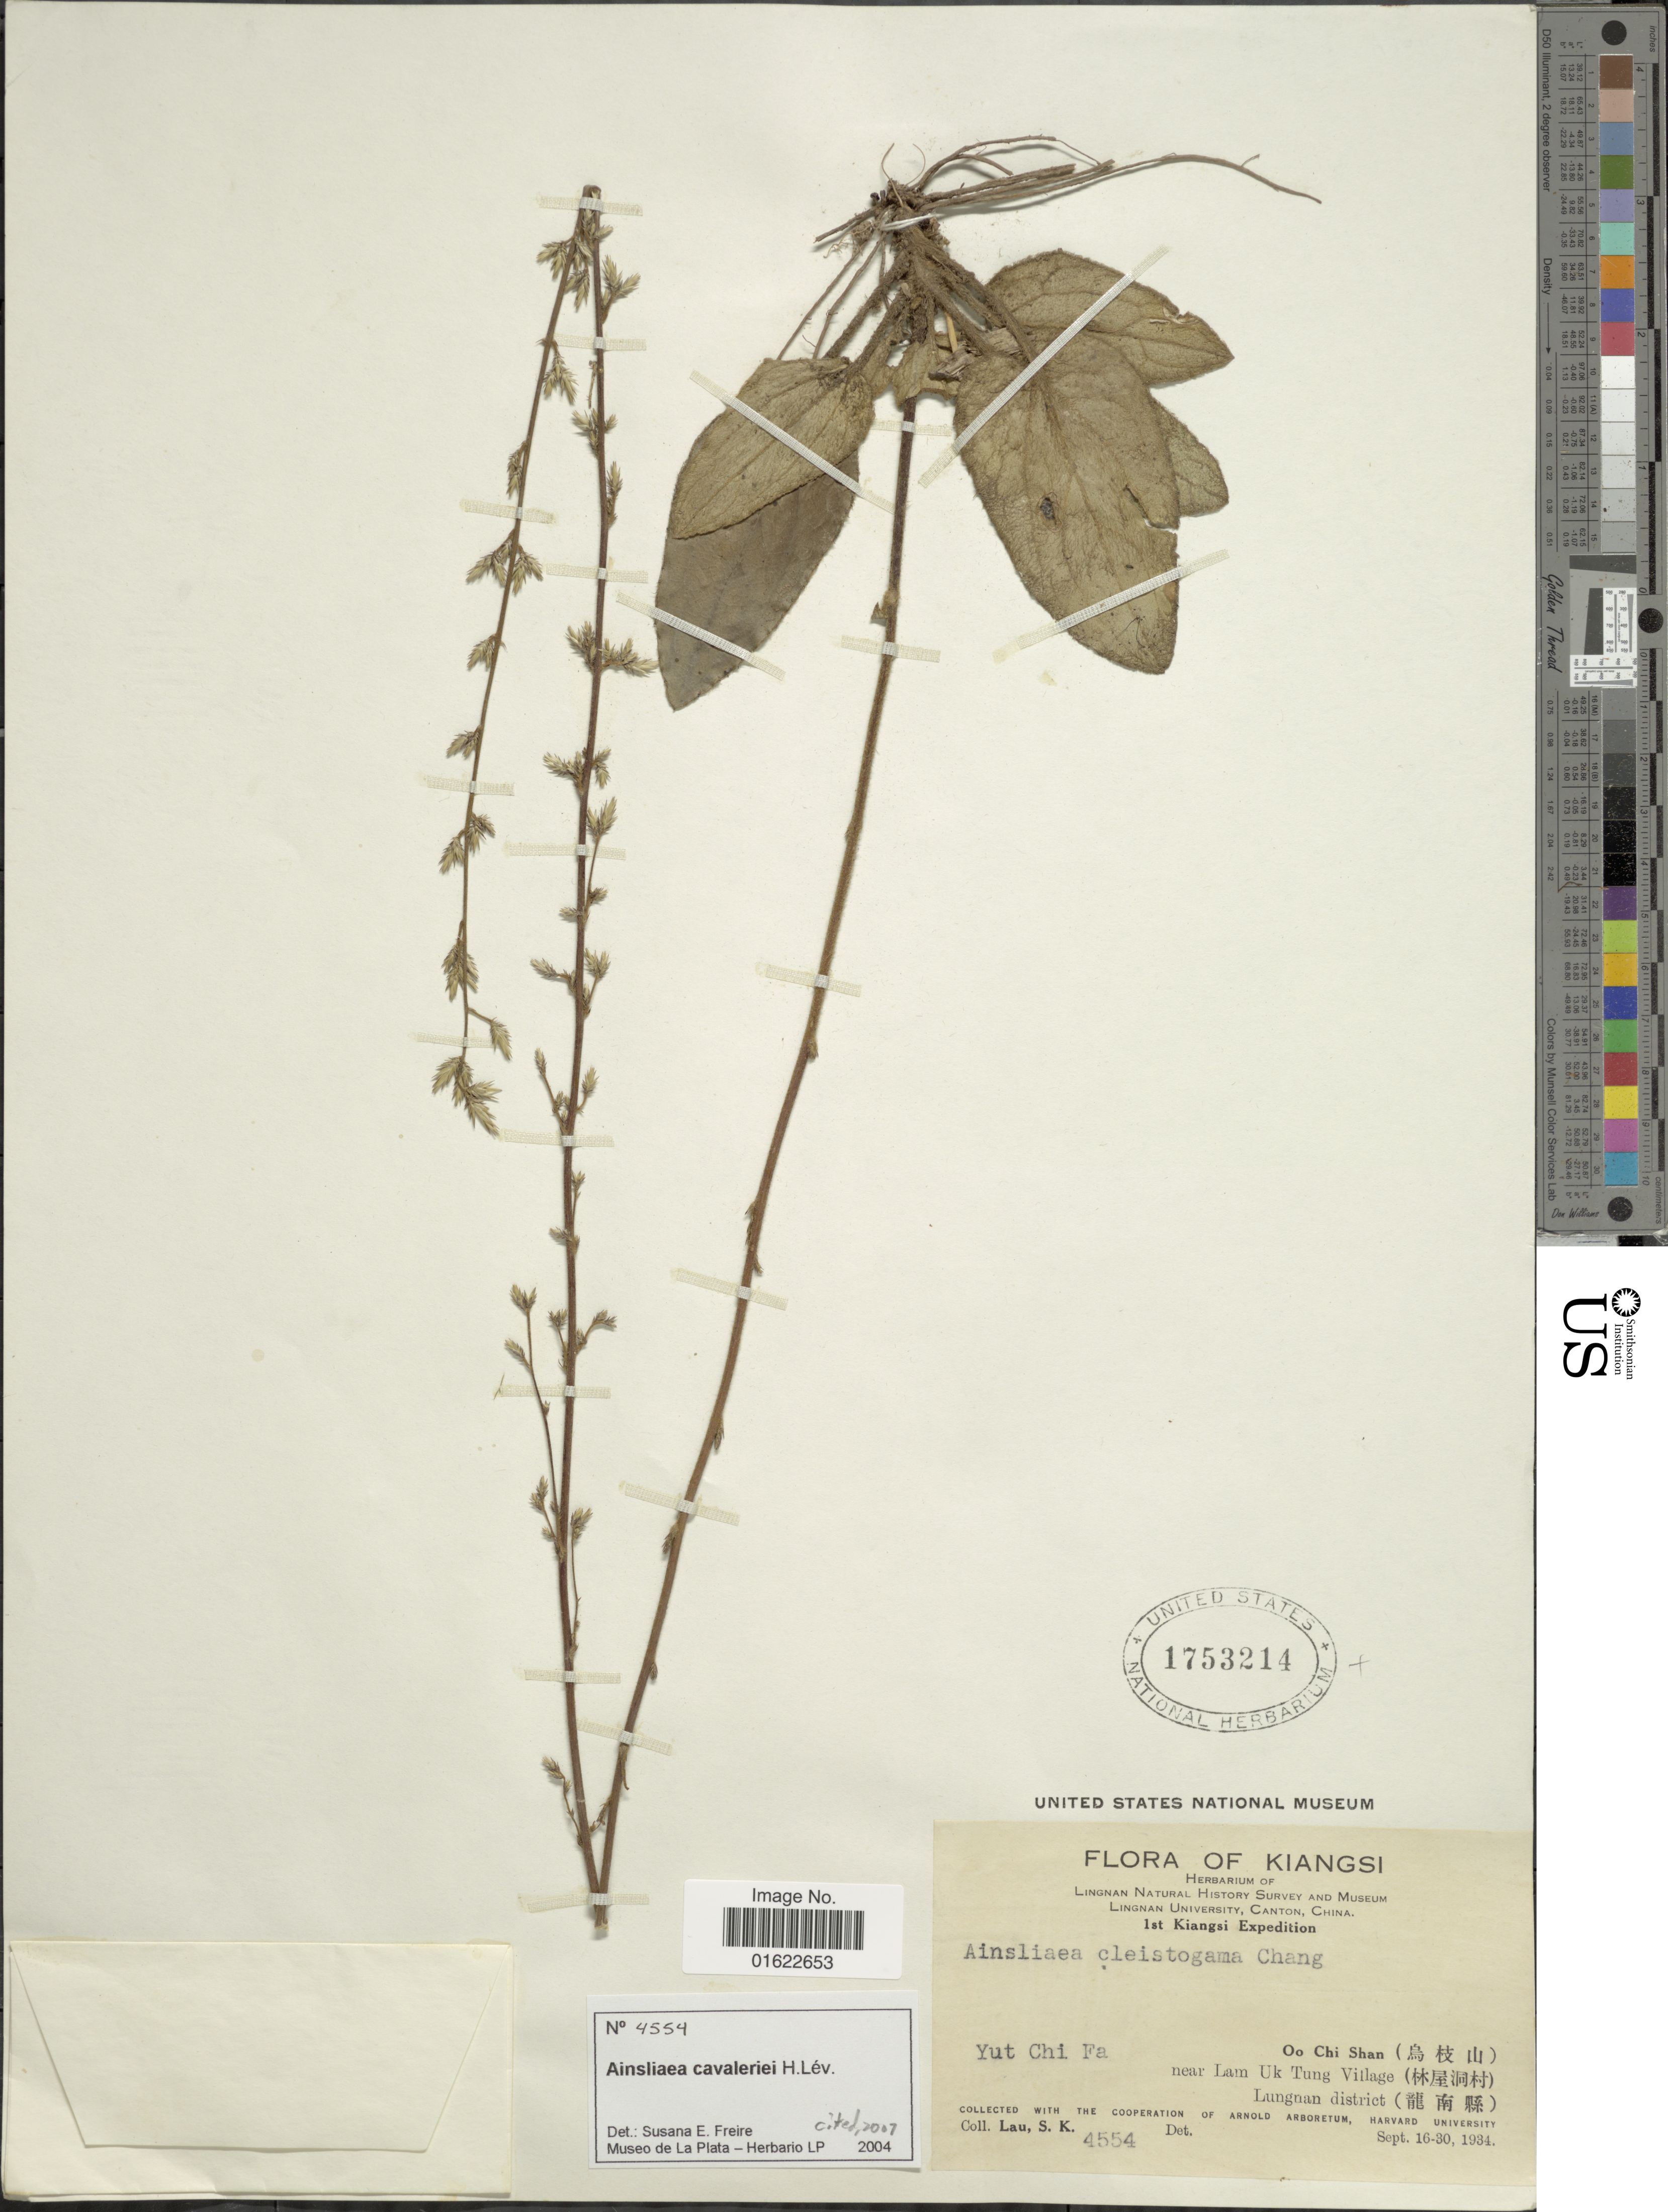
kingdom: Plantae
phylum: Tracheophyta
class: Magnoliopsida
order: Asterales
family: Asteraceae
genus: Ainsliaea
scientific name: Ainsliaea cavaleriei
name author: H. Lév.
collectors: S. K. Lau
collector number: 4554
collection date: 1934-09-16/1934-09-30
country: China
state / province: Jiangxi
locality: Kiangsi, Yut Chi Fa, Oo Chi Shan (X), near Lam Uk Tung Village (X), Lungnan district (X)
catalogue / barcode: US 1753214